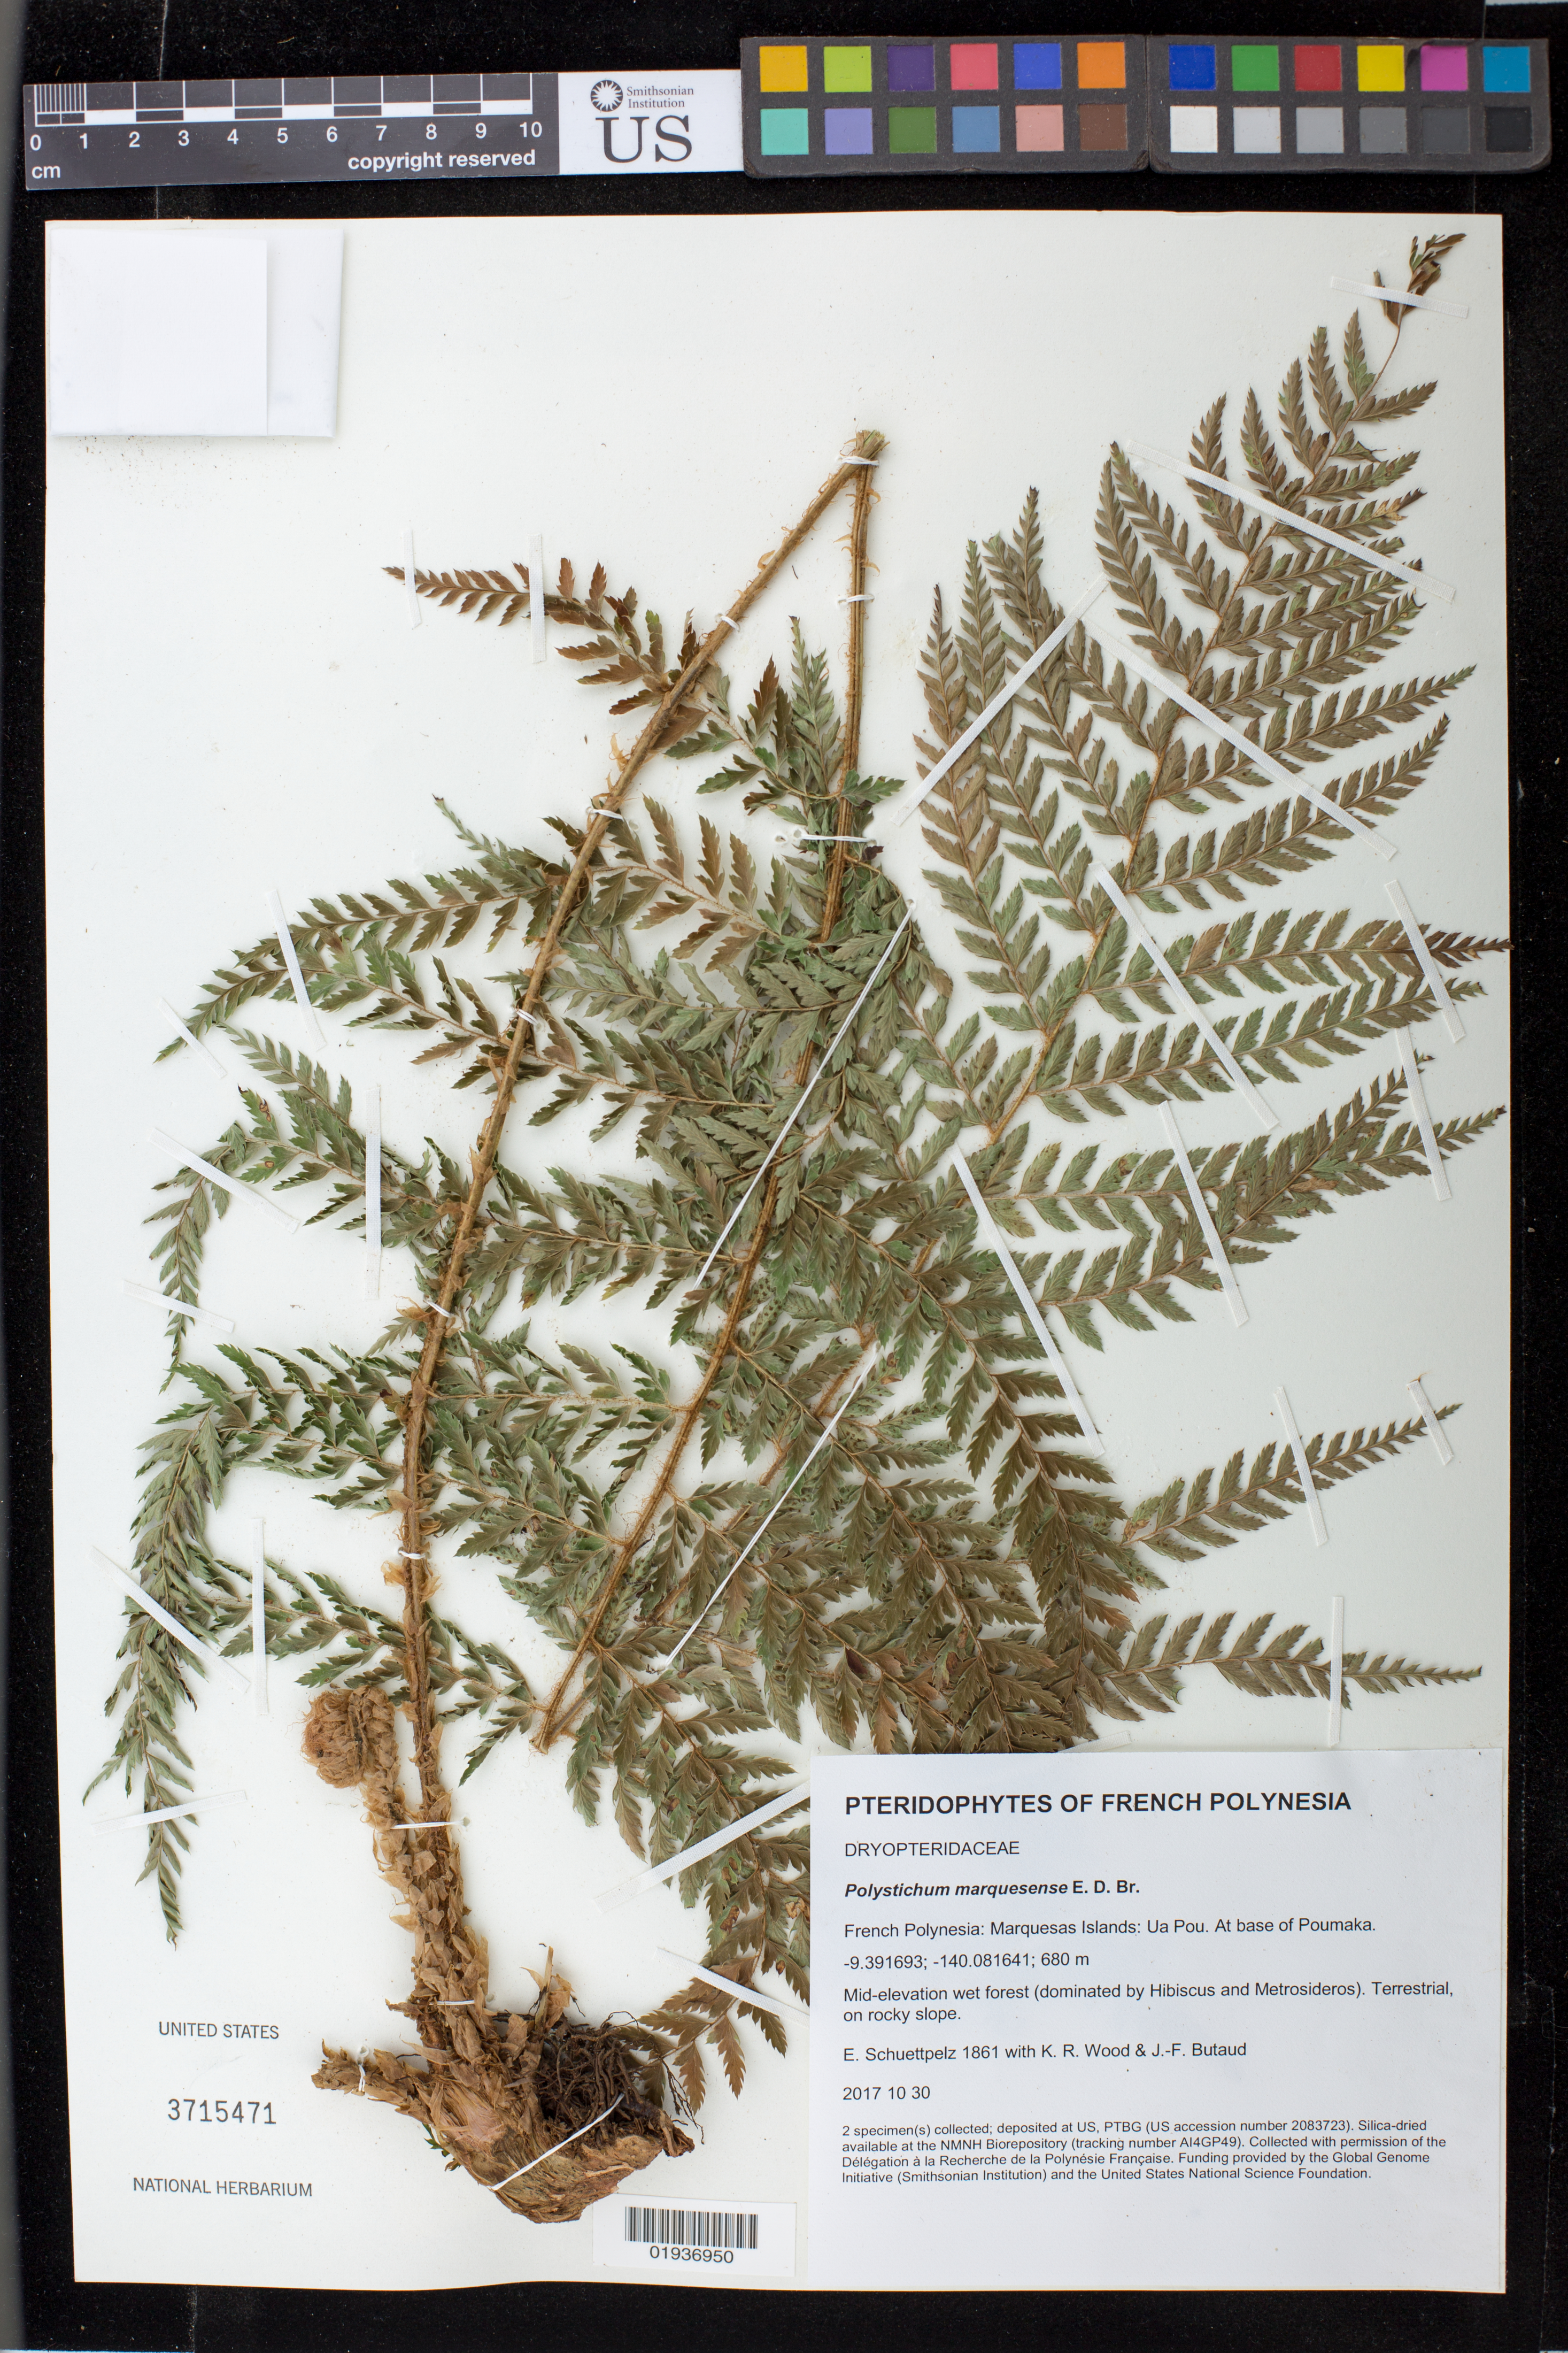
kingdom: Plantae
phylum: Tracheophyta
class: Polypodiopsida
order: Polypodiales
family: Dryopteridaceae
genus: Polystichum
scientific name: Polystichum marquesense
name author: E.D. Br.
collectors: E. Schuettpelz, K. R. Wood & J. -F. Butaud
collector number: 1861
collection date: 2017-10-30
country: French Polynesia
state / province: Marquesas Islands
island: Ua Pou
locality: At base of Poumaka.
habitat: Mid-elevation wet forest (dominated by Hibiscus and Metrosideros).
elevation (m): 680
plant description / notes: Collected with permission of the Délégation à la Recherche de la Polynésie Française. Funding provided by the Global Genome Initiative (Smithsonian Institution) and the United States National Science Foundation. Silica dried tissue stored at AI4GP49 in the NMNH Biorepository, Smithsonian Institution.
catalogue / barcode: US 3715471